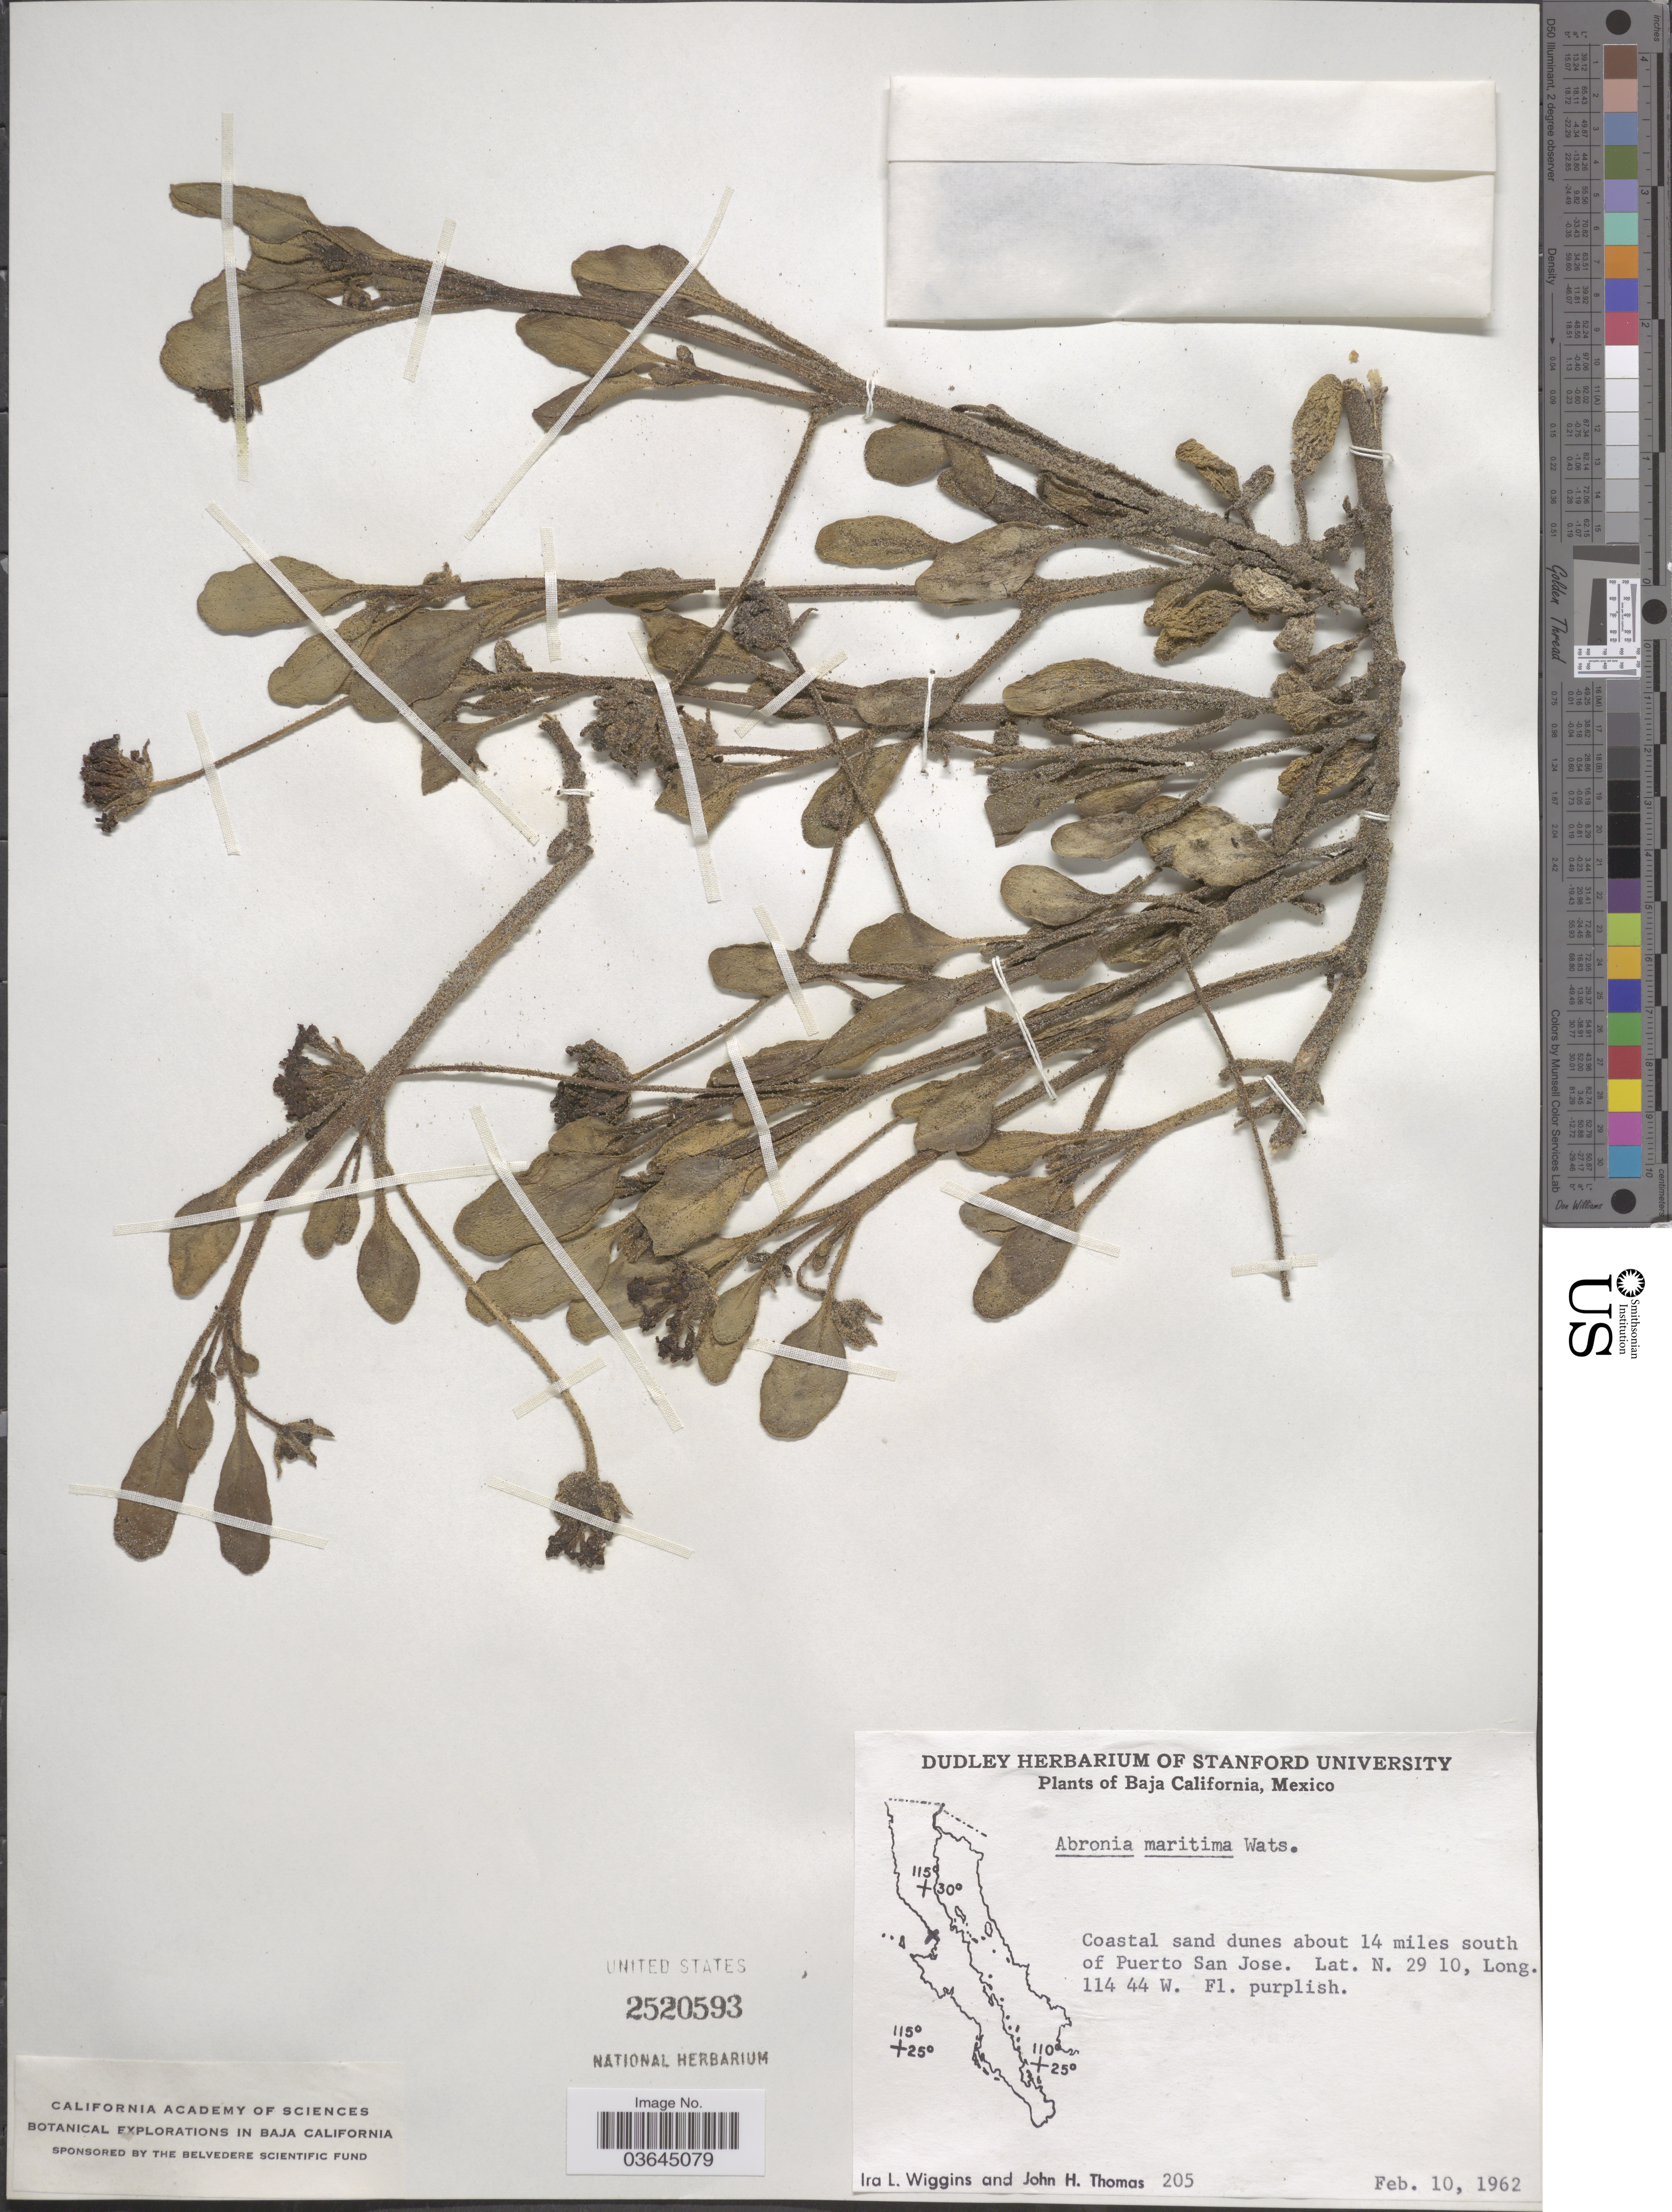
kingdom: Plantae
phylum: Tracheophyta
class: Magnoliopsida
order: Caryophyllales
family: Nyctaginaceae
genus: Abronia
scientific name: Abronia maritima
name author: Nutt. ex S. Watson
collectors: I. L. Wiggins & J. H. Thomas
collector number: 205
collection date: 1962-02-10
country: Mexico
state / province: Baja California Sur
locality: Coastal sand dunes about 14 miles south of Puerto San Jose.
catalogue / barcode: US 2520593